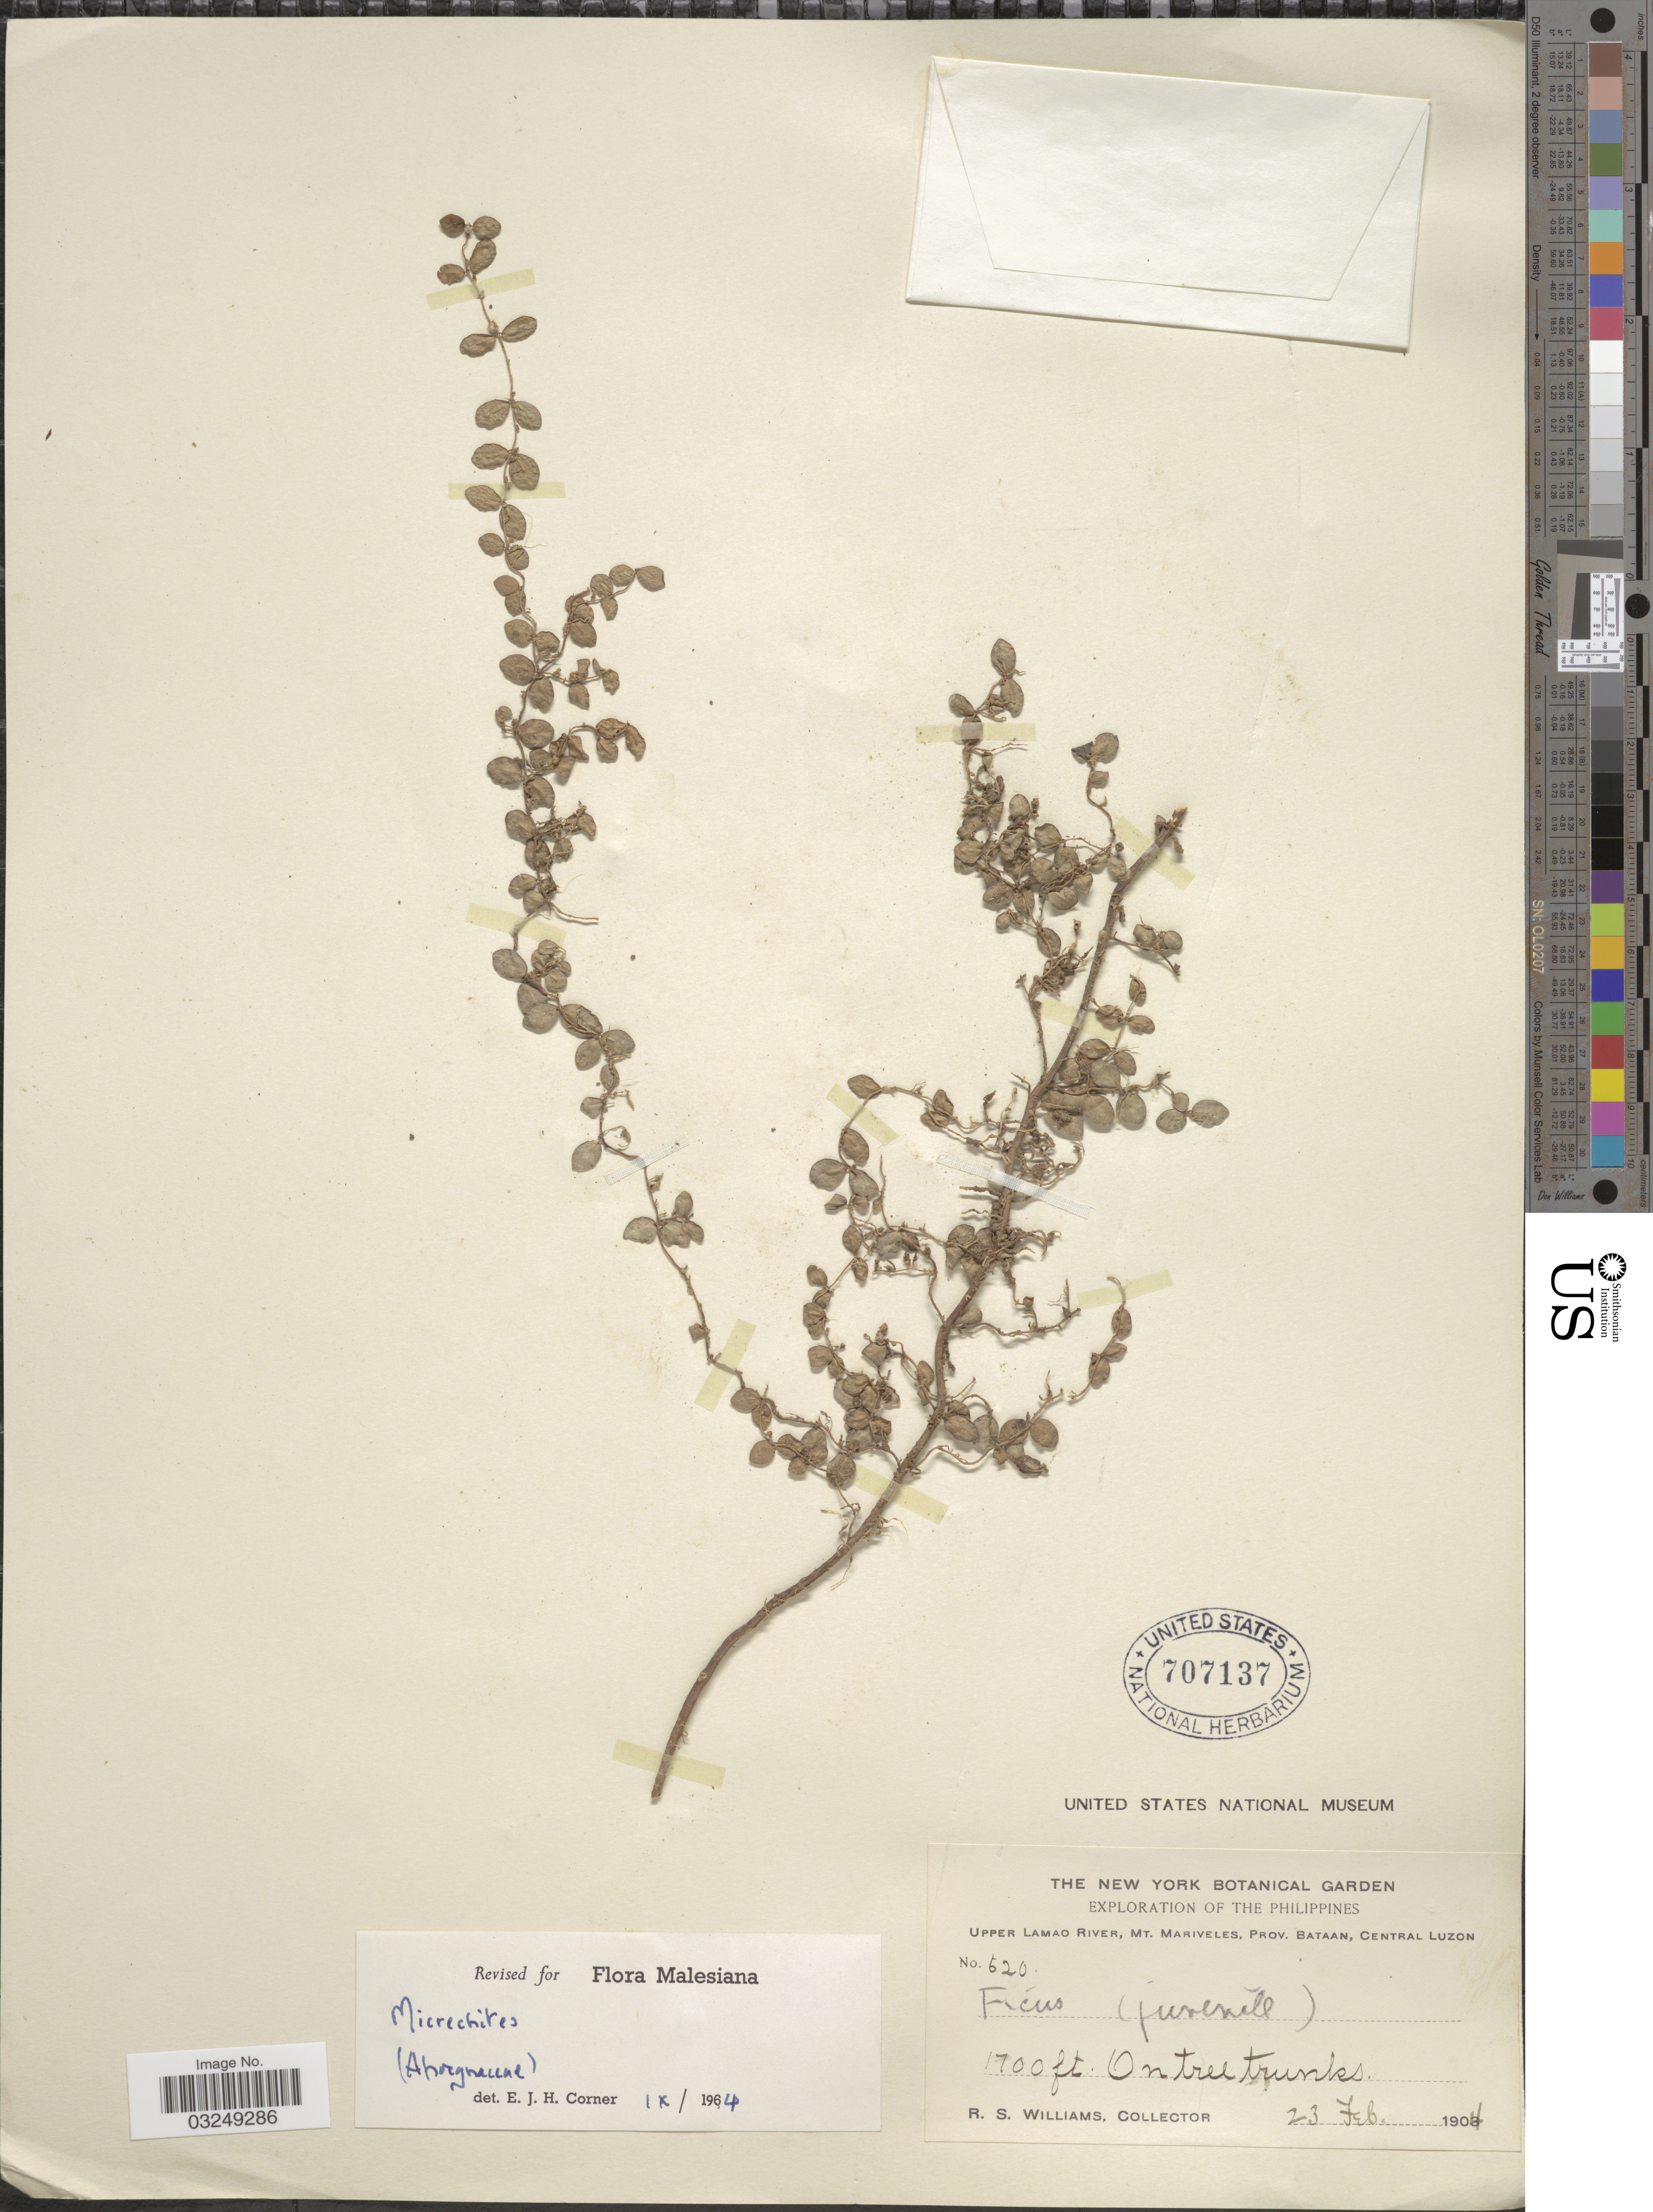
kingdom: Plantae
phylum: Tracheophyta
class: Magnoliopsida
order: Gentianales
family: Apocynaceae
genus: Ichnocarpus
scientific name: Ichnocarpus sp.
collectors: R. S. Williams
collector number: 620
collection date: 1904-02-23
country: Philippines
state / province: Central Luzon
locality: Upper Lamao River, Mt. Mariveles, Prov. Bataan, Central Luzon.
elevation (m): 518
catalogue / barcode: US 707137